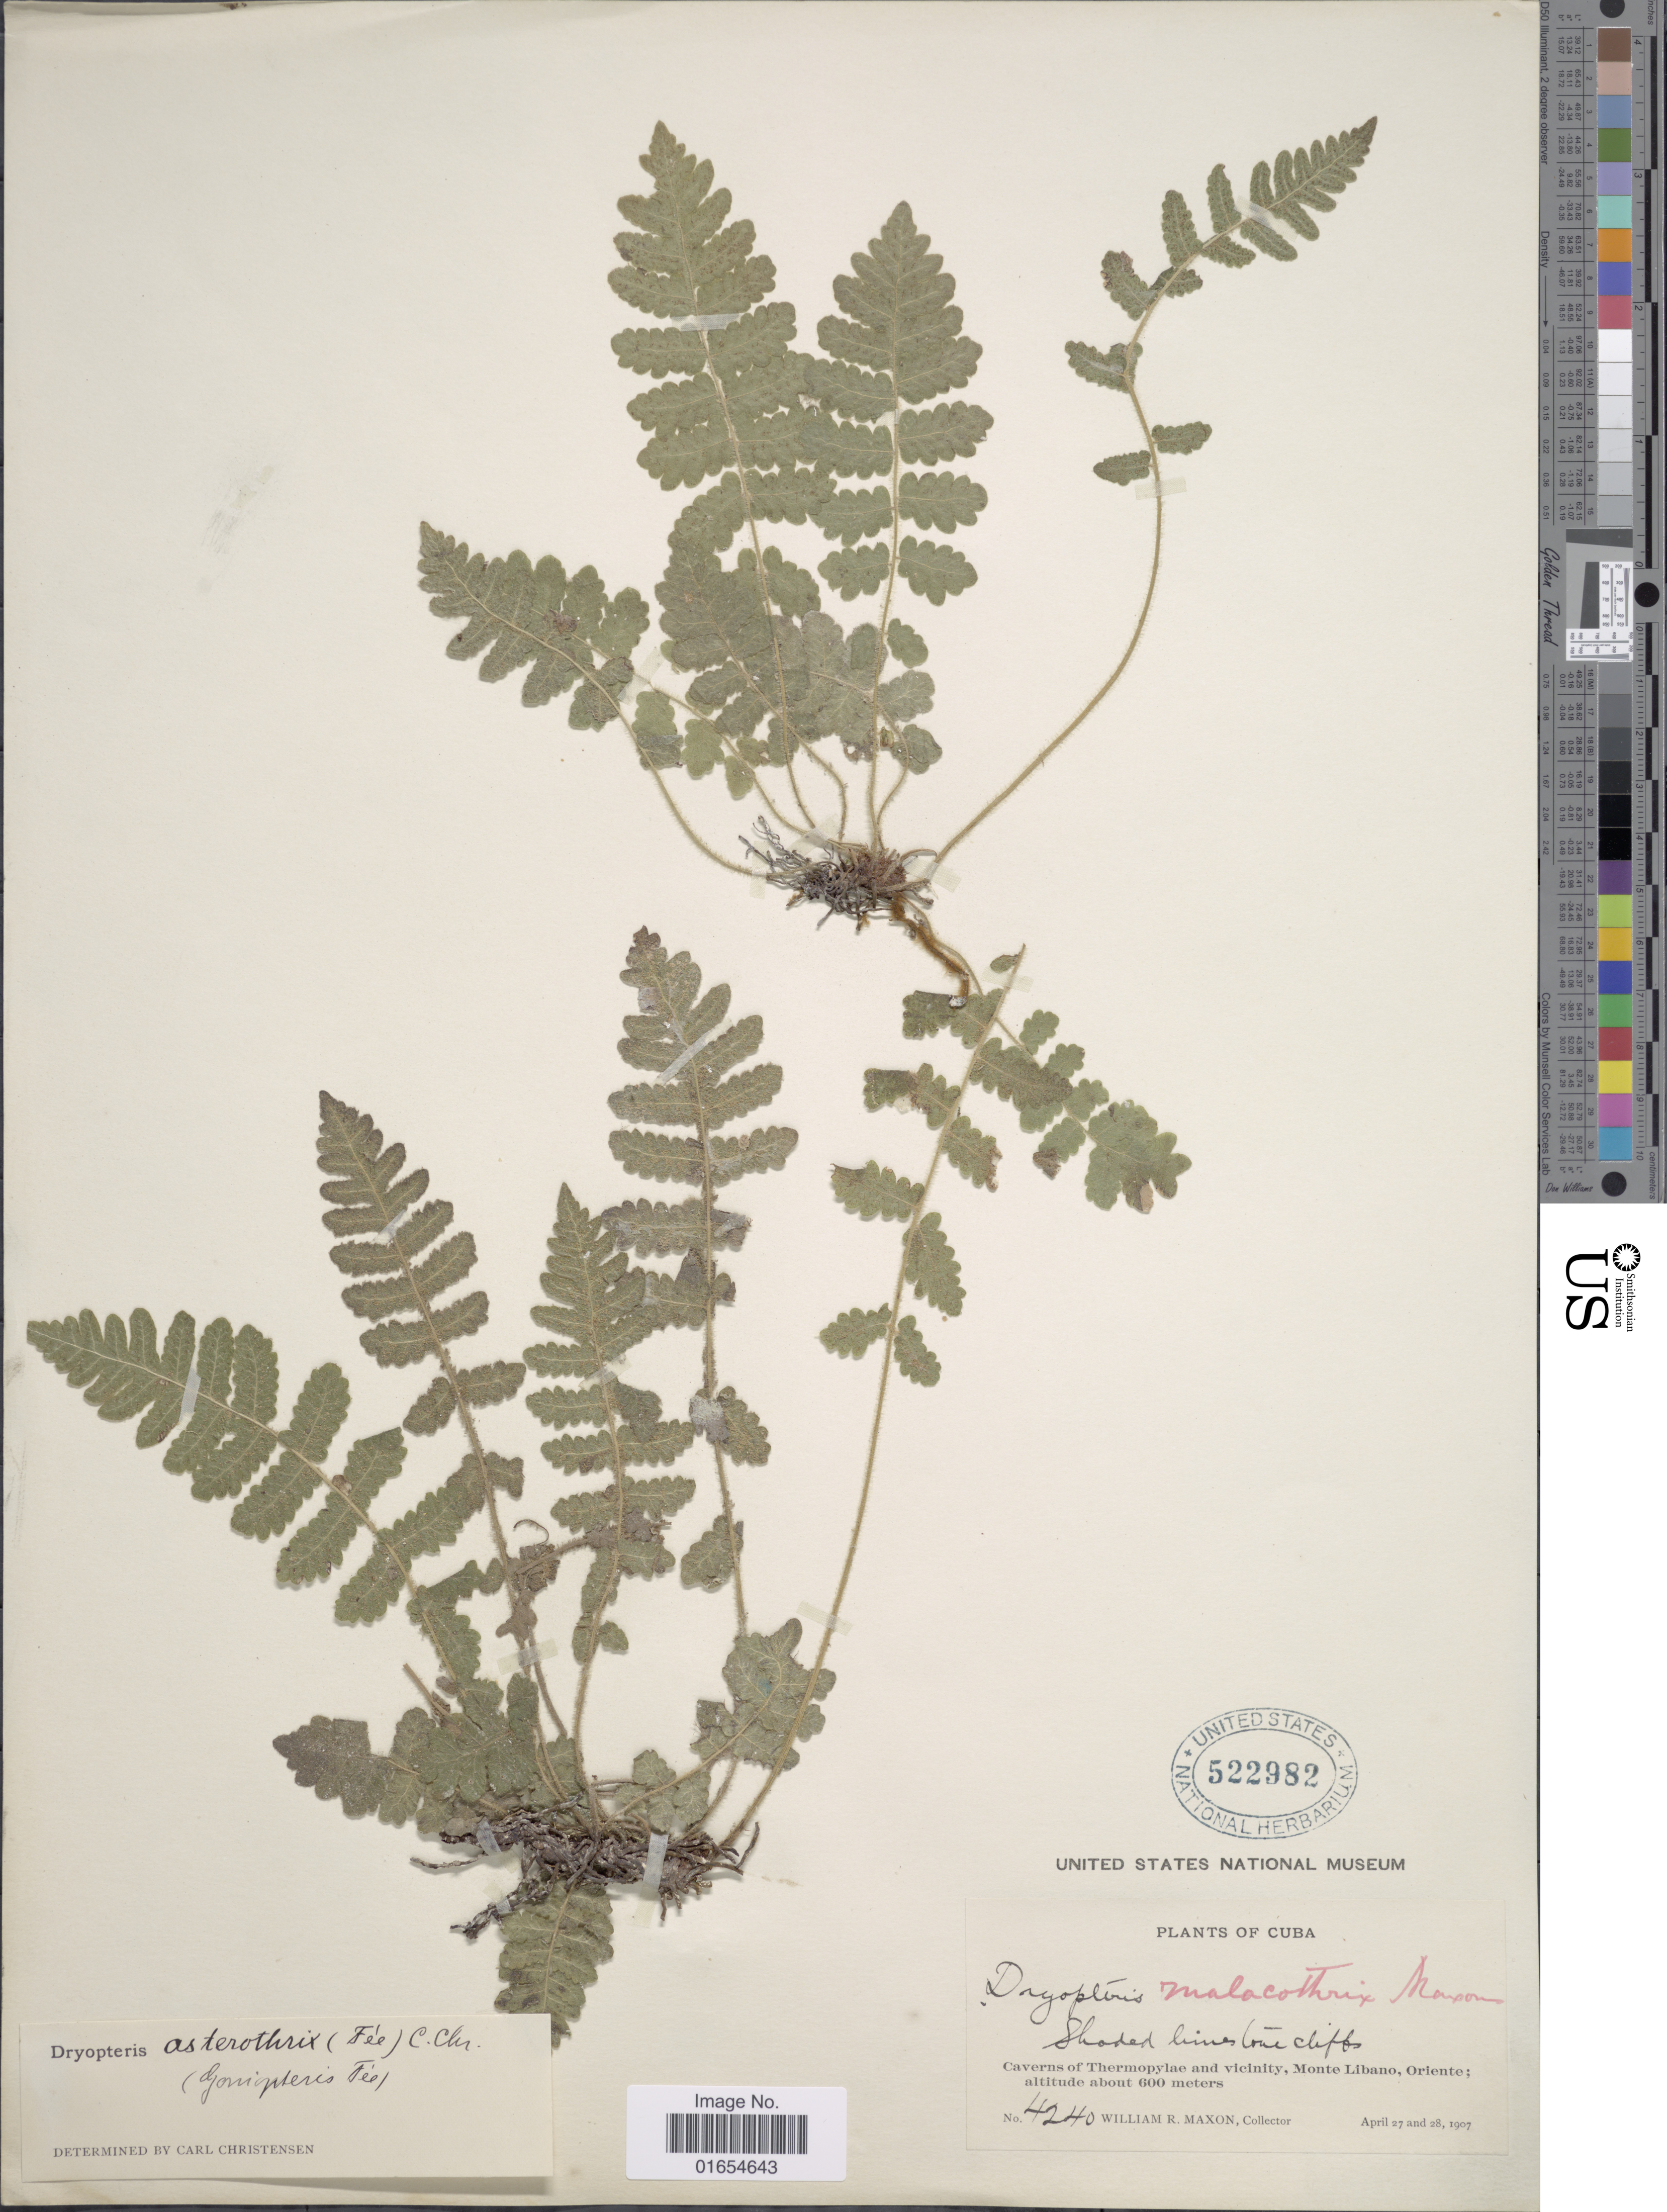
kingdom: Plantae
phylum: Tracheophyta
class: Polypodiopsida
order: Polypodiales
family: Thelypteridaceae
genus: Goniopteris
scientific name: Goniopteris pellita (Willd.) comb. nov., ined 2015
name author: (Willd.)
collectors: W. R. Maxon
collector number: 4240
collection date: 1907-04-24/1907-04-28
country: Cuba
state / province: Oriente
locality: Caverns of Thermopylae and vicinity, Monte Libano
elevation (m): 600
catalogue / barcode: US 522982